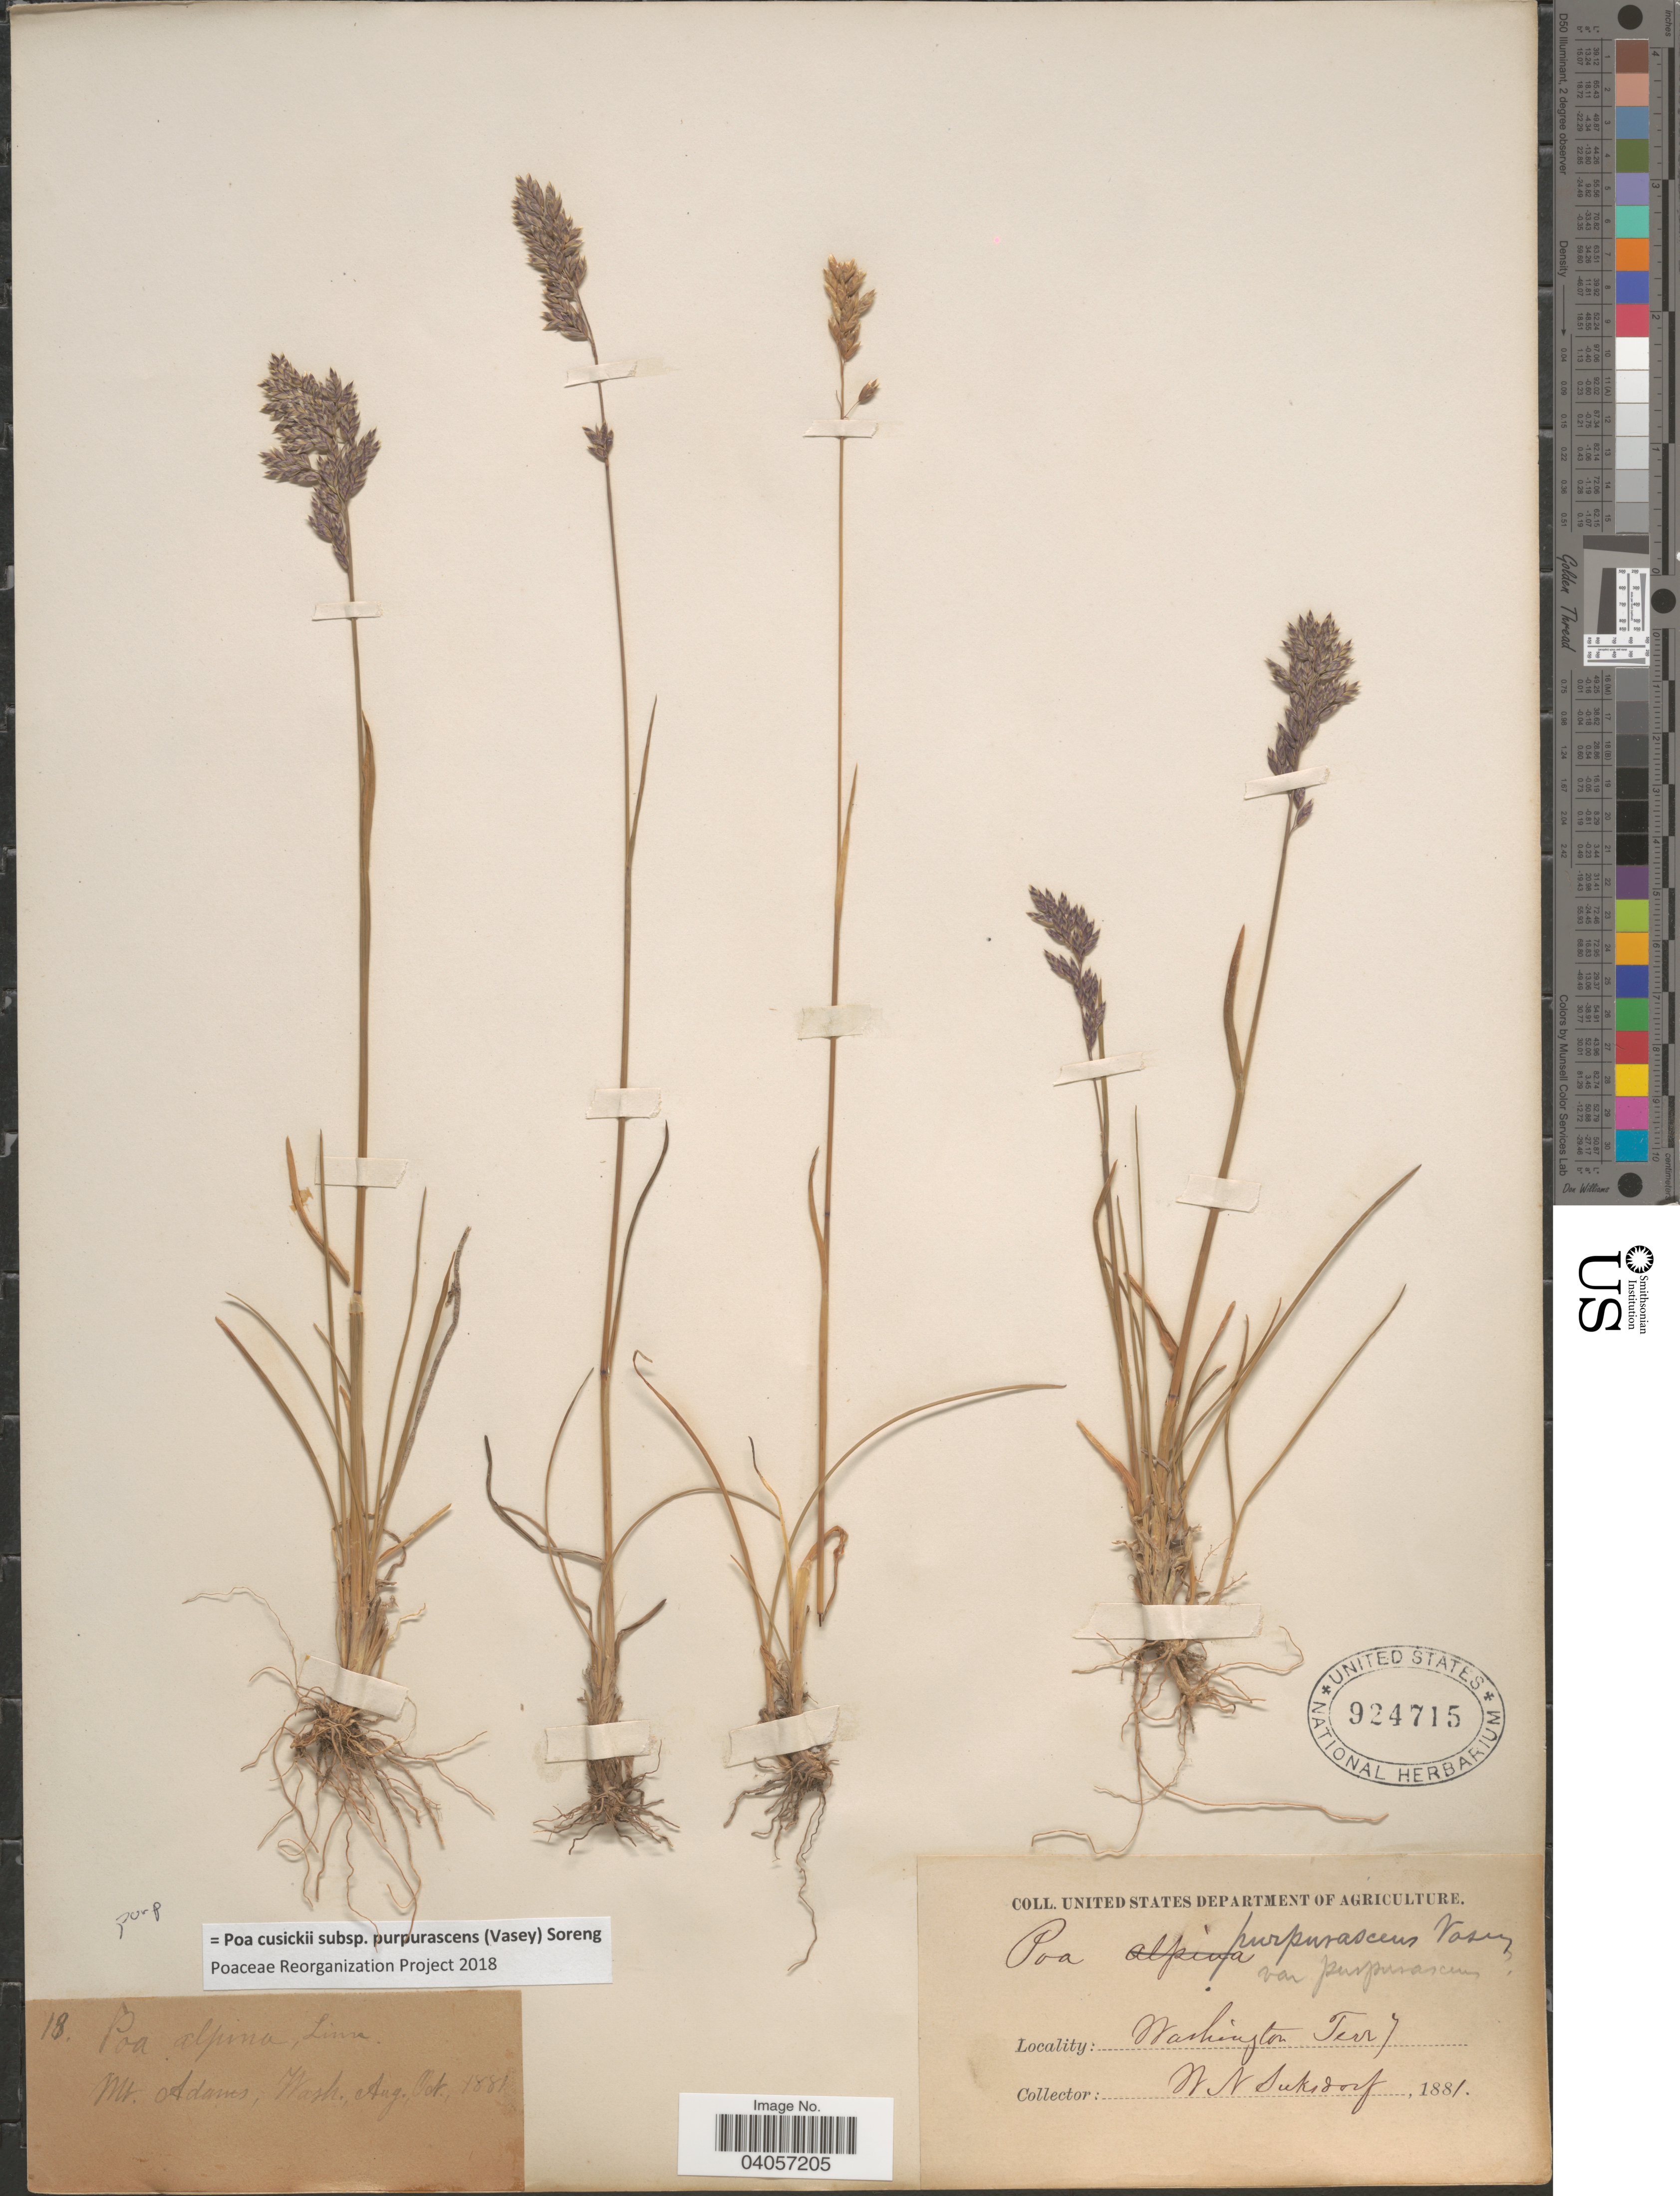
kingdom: Plantae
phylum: Tracheophyta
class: Liliopsida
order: Poales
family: Poaceae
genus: Poa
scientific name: Poa cusickii subsp. purpurascens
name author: (Vasey) Soreng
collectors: W. N. Suksdorf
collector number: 18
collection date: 1881-08/1881-10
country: United States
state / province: Washington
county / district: Yakima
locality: Mt. Adams. Washington Territory.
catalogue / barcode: US 924715